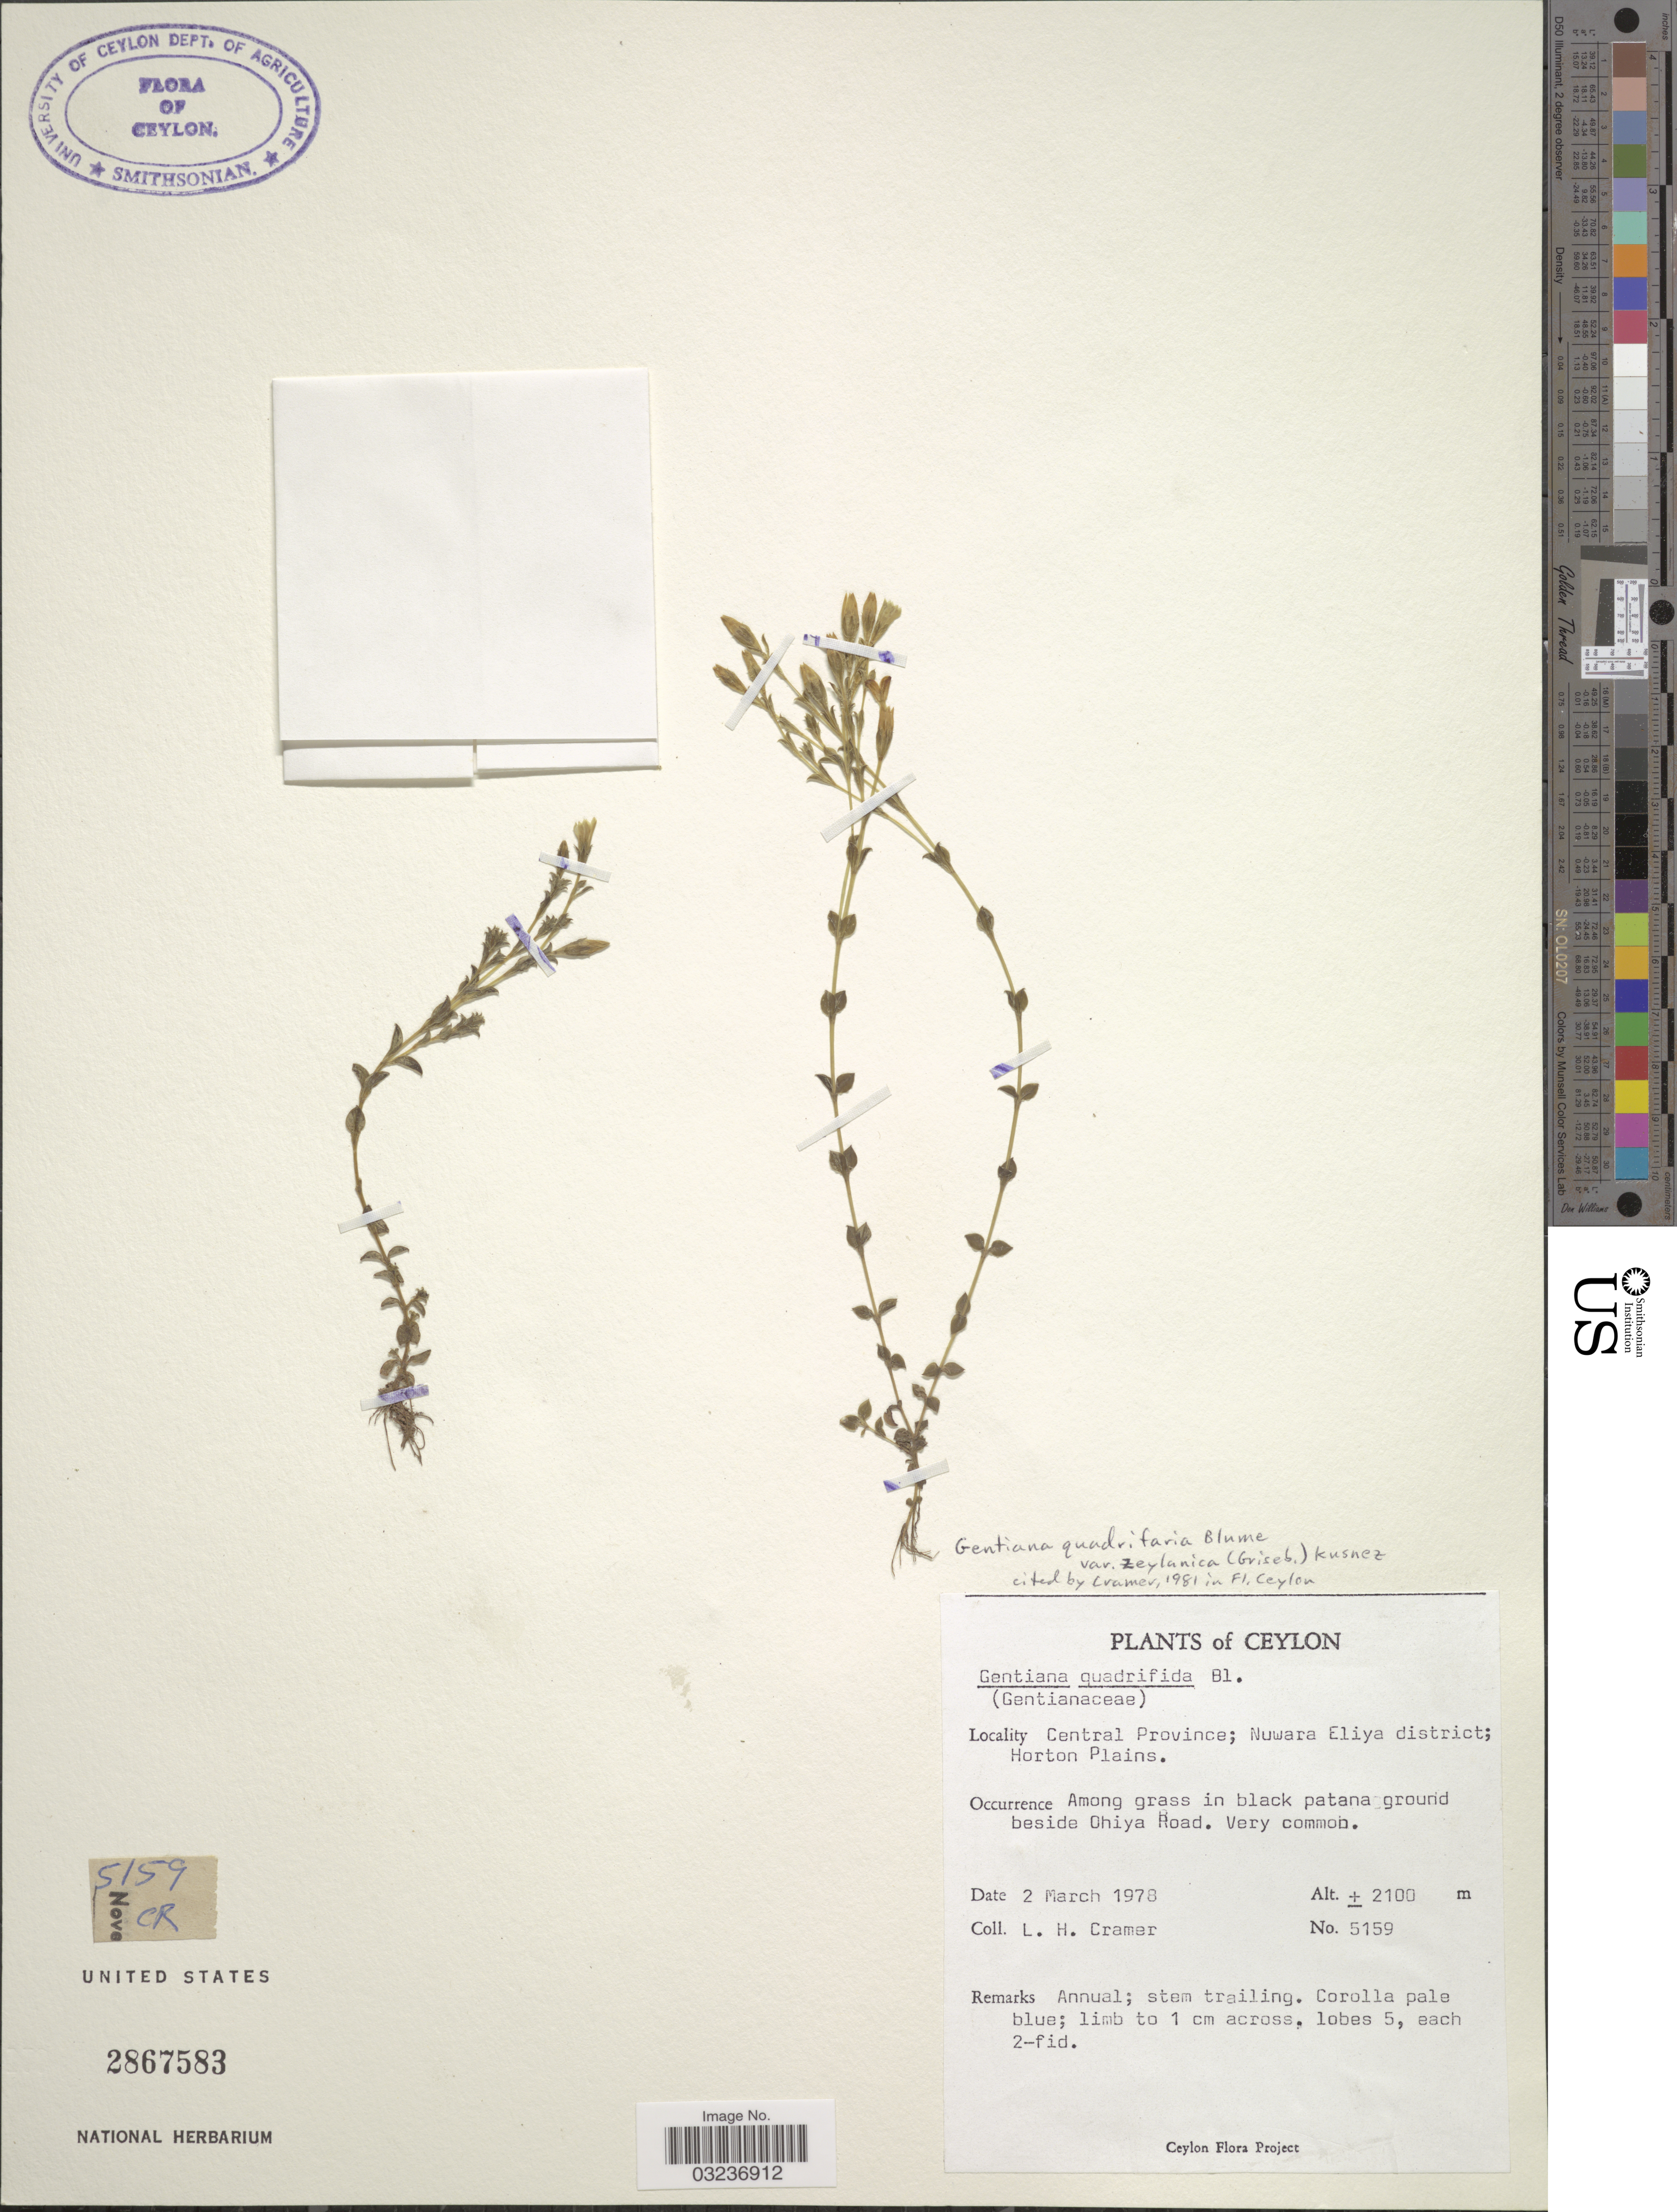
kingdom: Plantae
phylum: Tracheophyta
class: Magnoliopsida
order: Gentianales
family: Gentianaceae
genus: Gentiana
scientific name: Gentiana quadrifaria var. zeylanica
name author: (Griseb.) Kusn.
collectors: L. H. Cramer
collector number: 5159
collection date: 1978-03-02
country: Sri Lanka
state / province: Central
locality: Ceylon, Central Province; Nuwara Eliya district; Horton Plains, Among grass in black patana ground beside Ohiya Road.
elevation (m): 2100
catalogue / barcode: US 2867583